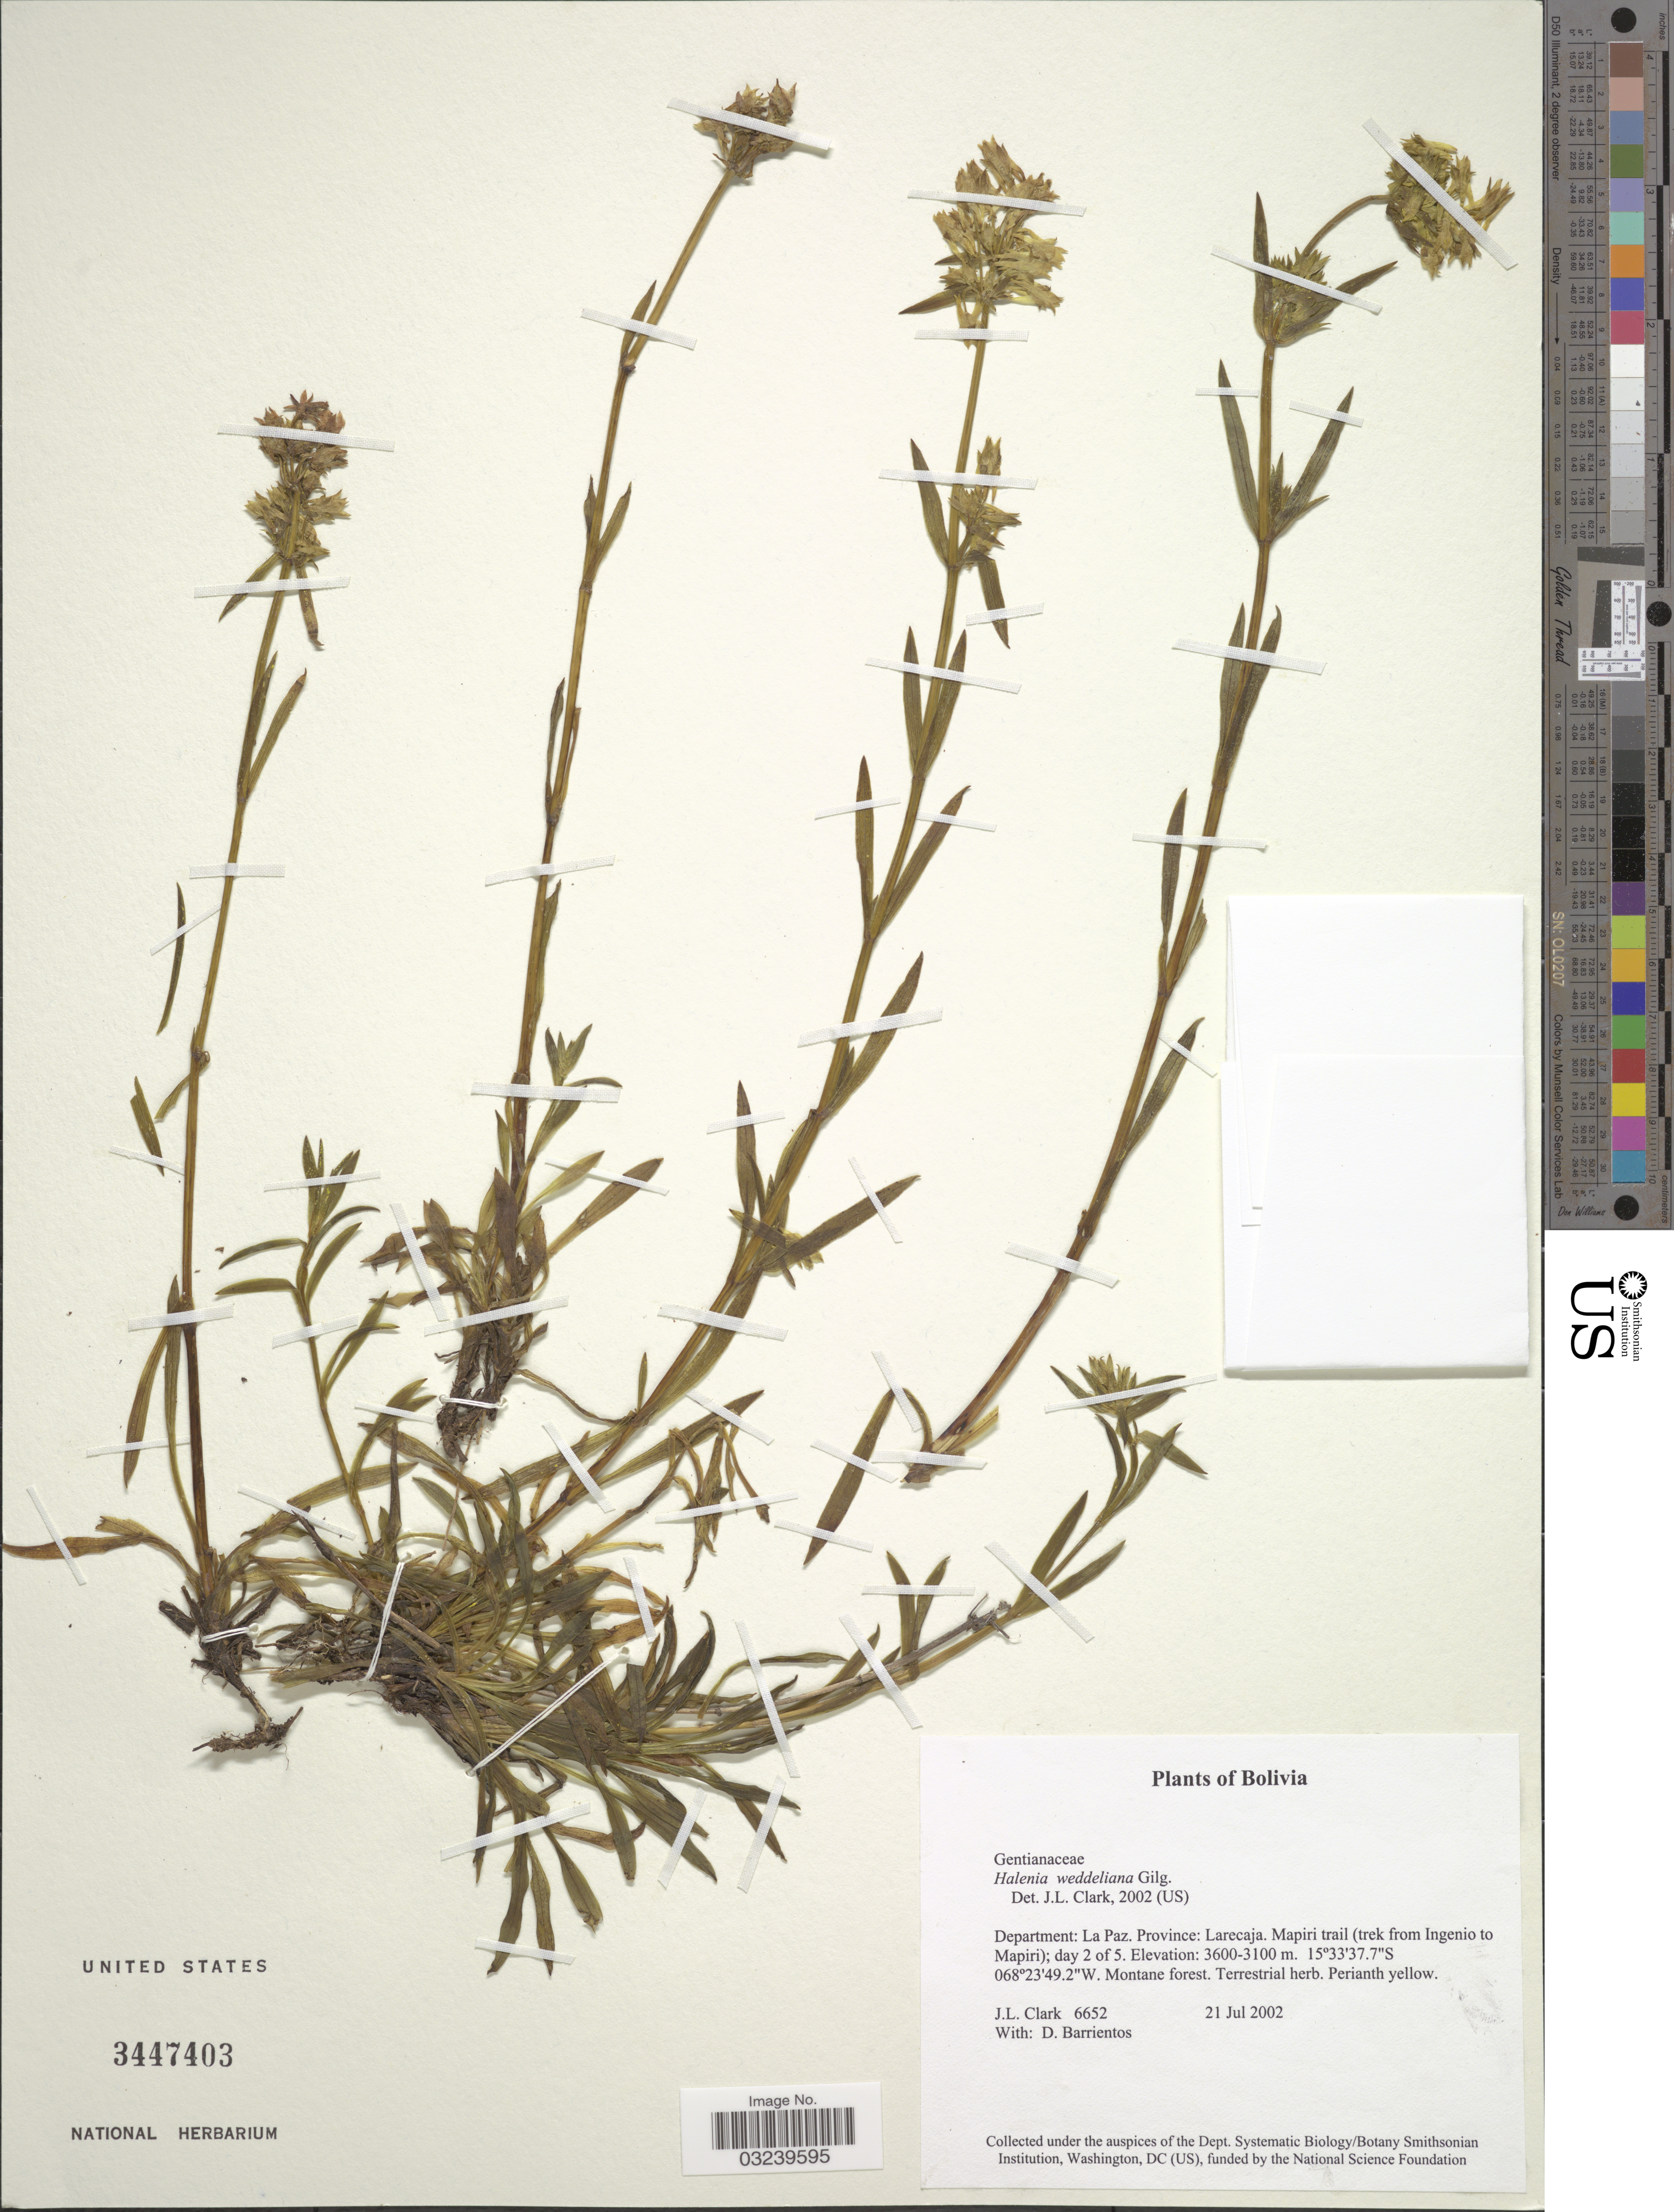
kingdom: Plantae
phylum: Tracheophyta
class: Magnoliopsida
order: Gentianales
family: Gentianaceae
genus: Halenia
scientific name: Halenia weddelliana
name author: Gilg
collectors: J. L. Clark & D. Barrientos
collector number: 6652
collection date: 2002-07-21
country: Bolivia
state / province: La Paz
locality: Department: La Pz, Province: Larecaja, Mapiri trail (trek from Ingenio to Mapiri); day 2 of 5.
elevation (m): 3100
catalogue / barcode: US 3447403